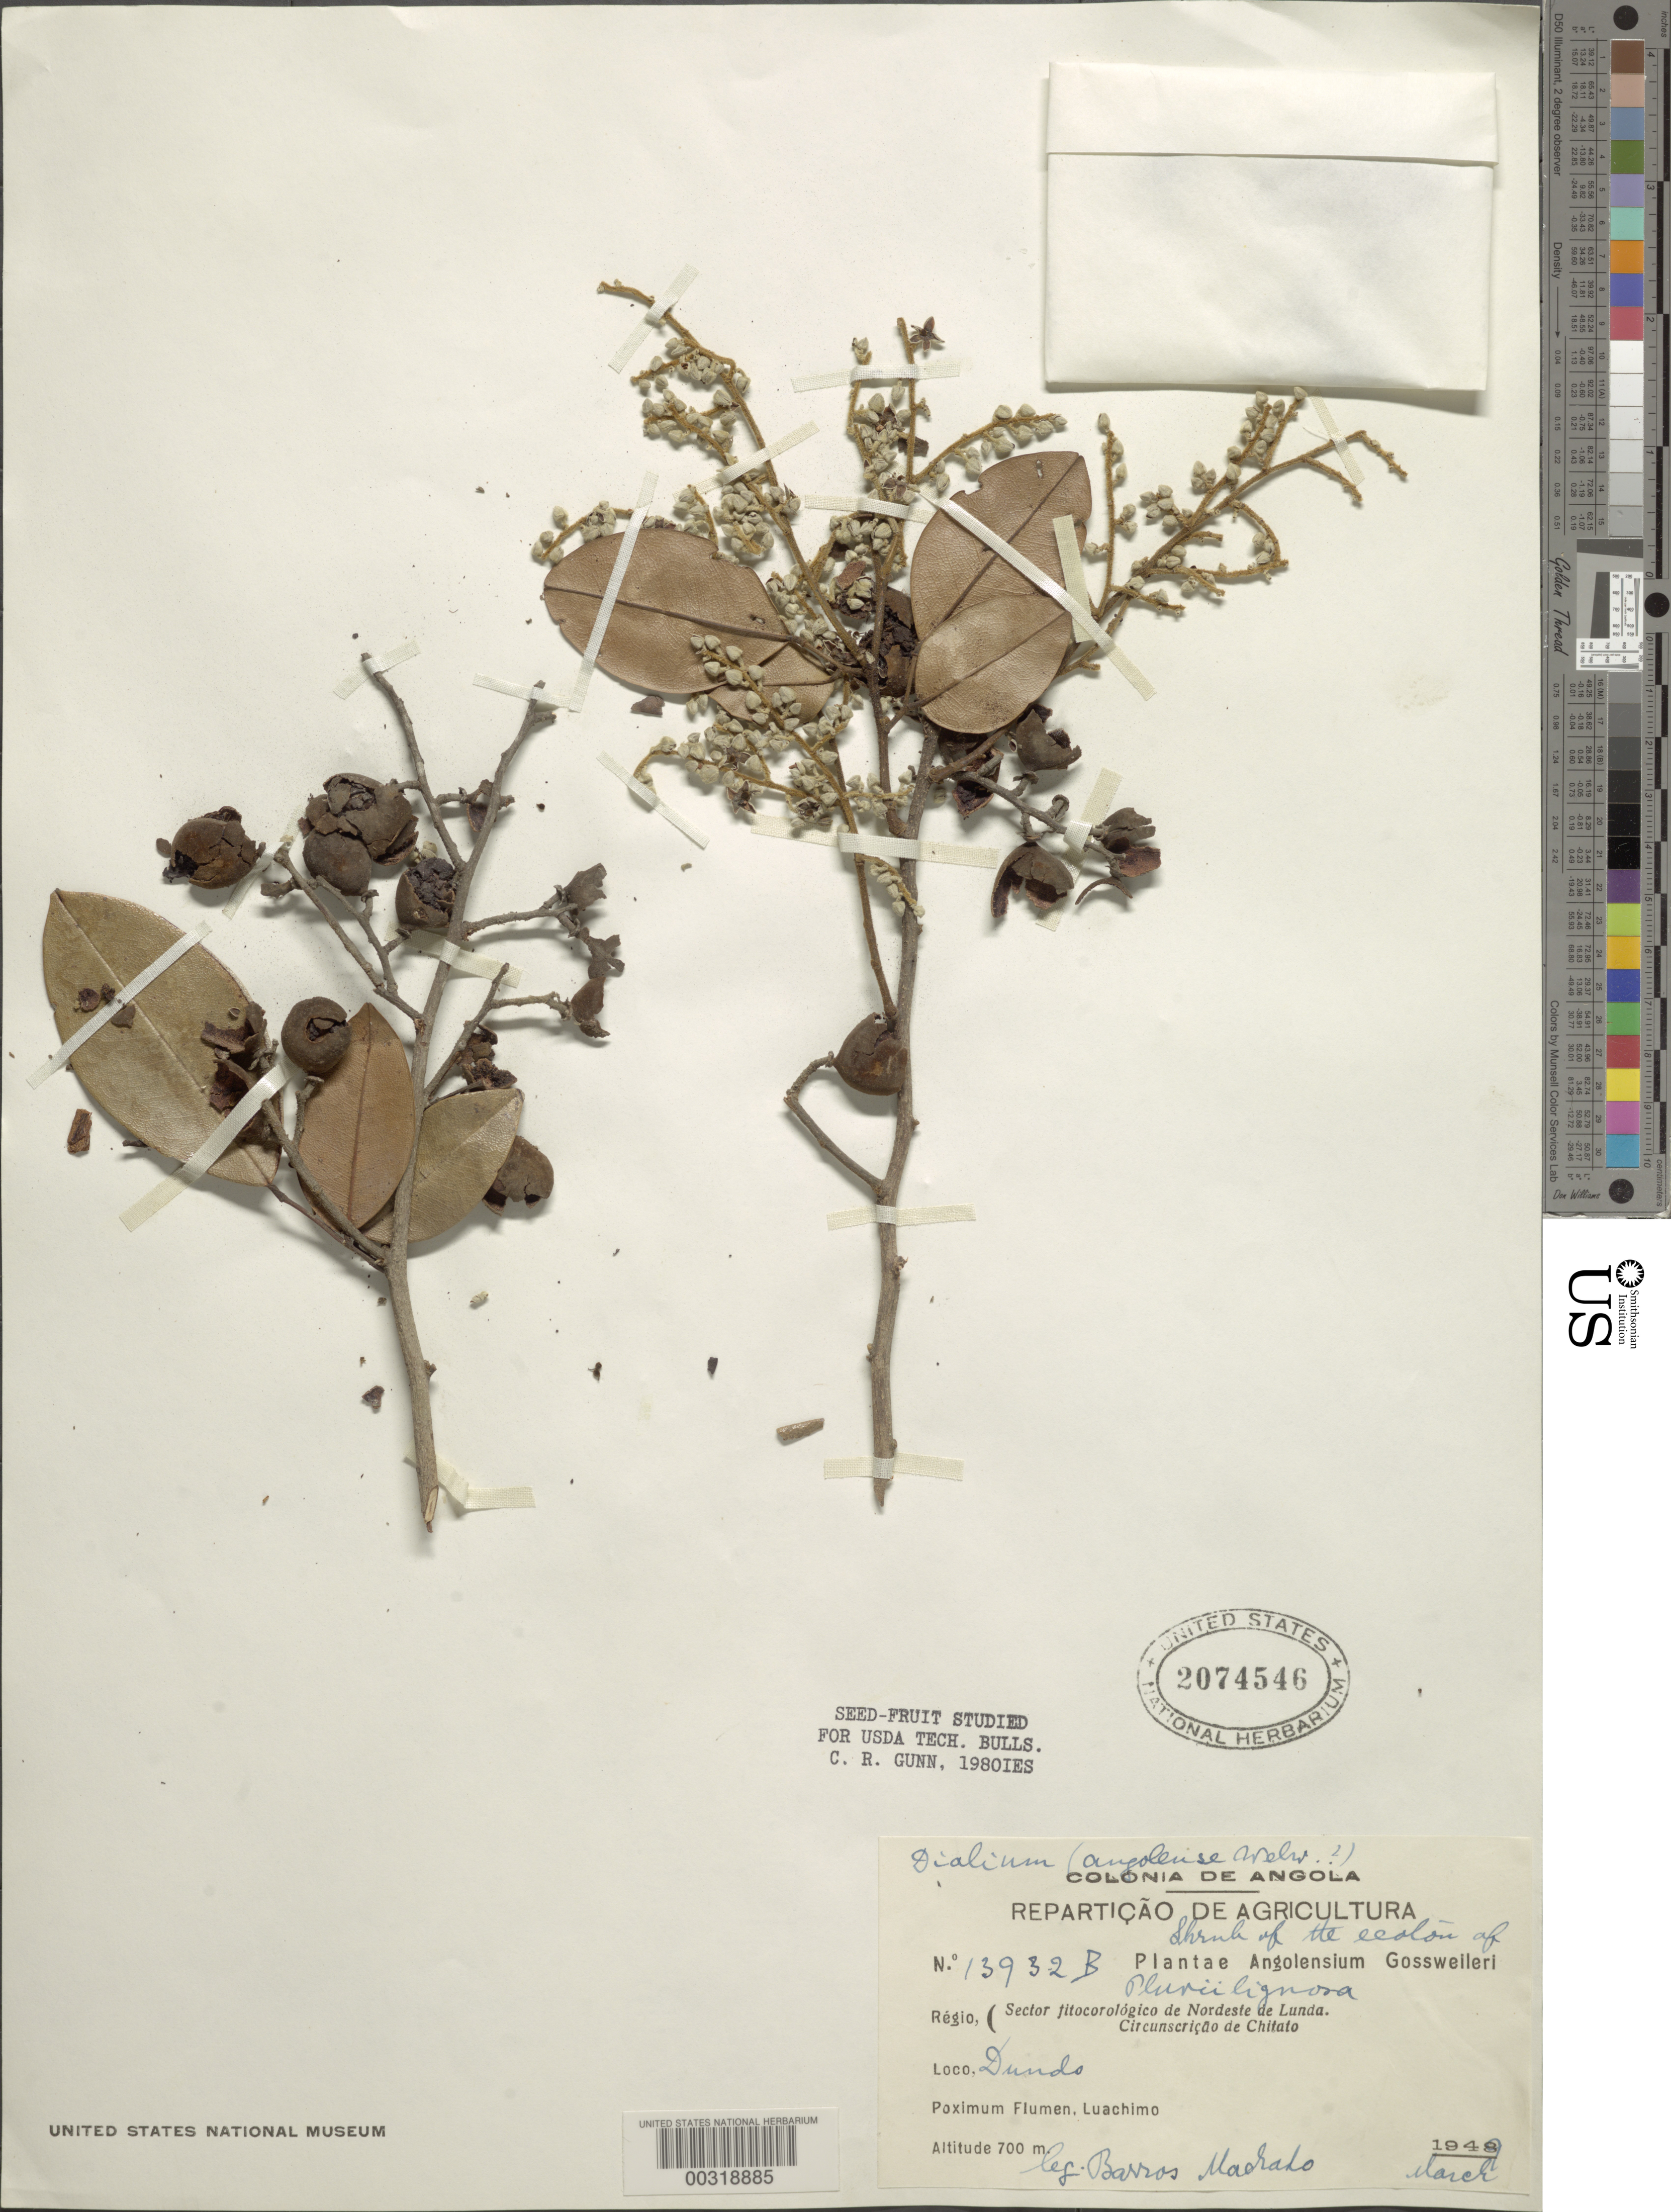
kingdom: Plantae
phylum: Tracheophyta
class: Magnoliopsida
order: Fabales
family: Fabaceae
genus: Dialium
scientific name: Dialium angolense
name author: Welw. ex Oliv.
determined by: Falcão, Marcus J.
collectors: F. Gossweiler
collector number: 13932b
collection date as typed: Mar 1948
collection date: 1948-03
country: Angola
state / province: Lunda Norte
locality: Dundo; nearest river Luachimo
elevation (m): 700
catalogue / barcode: US 2074546